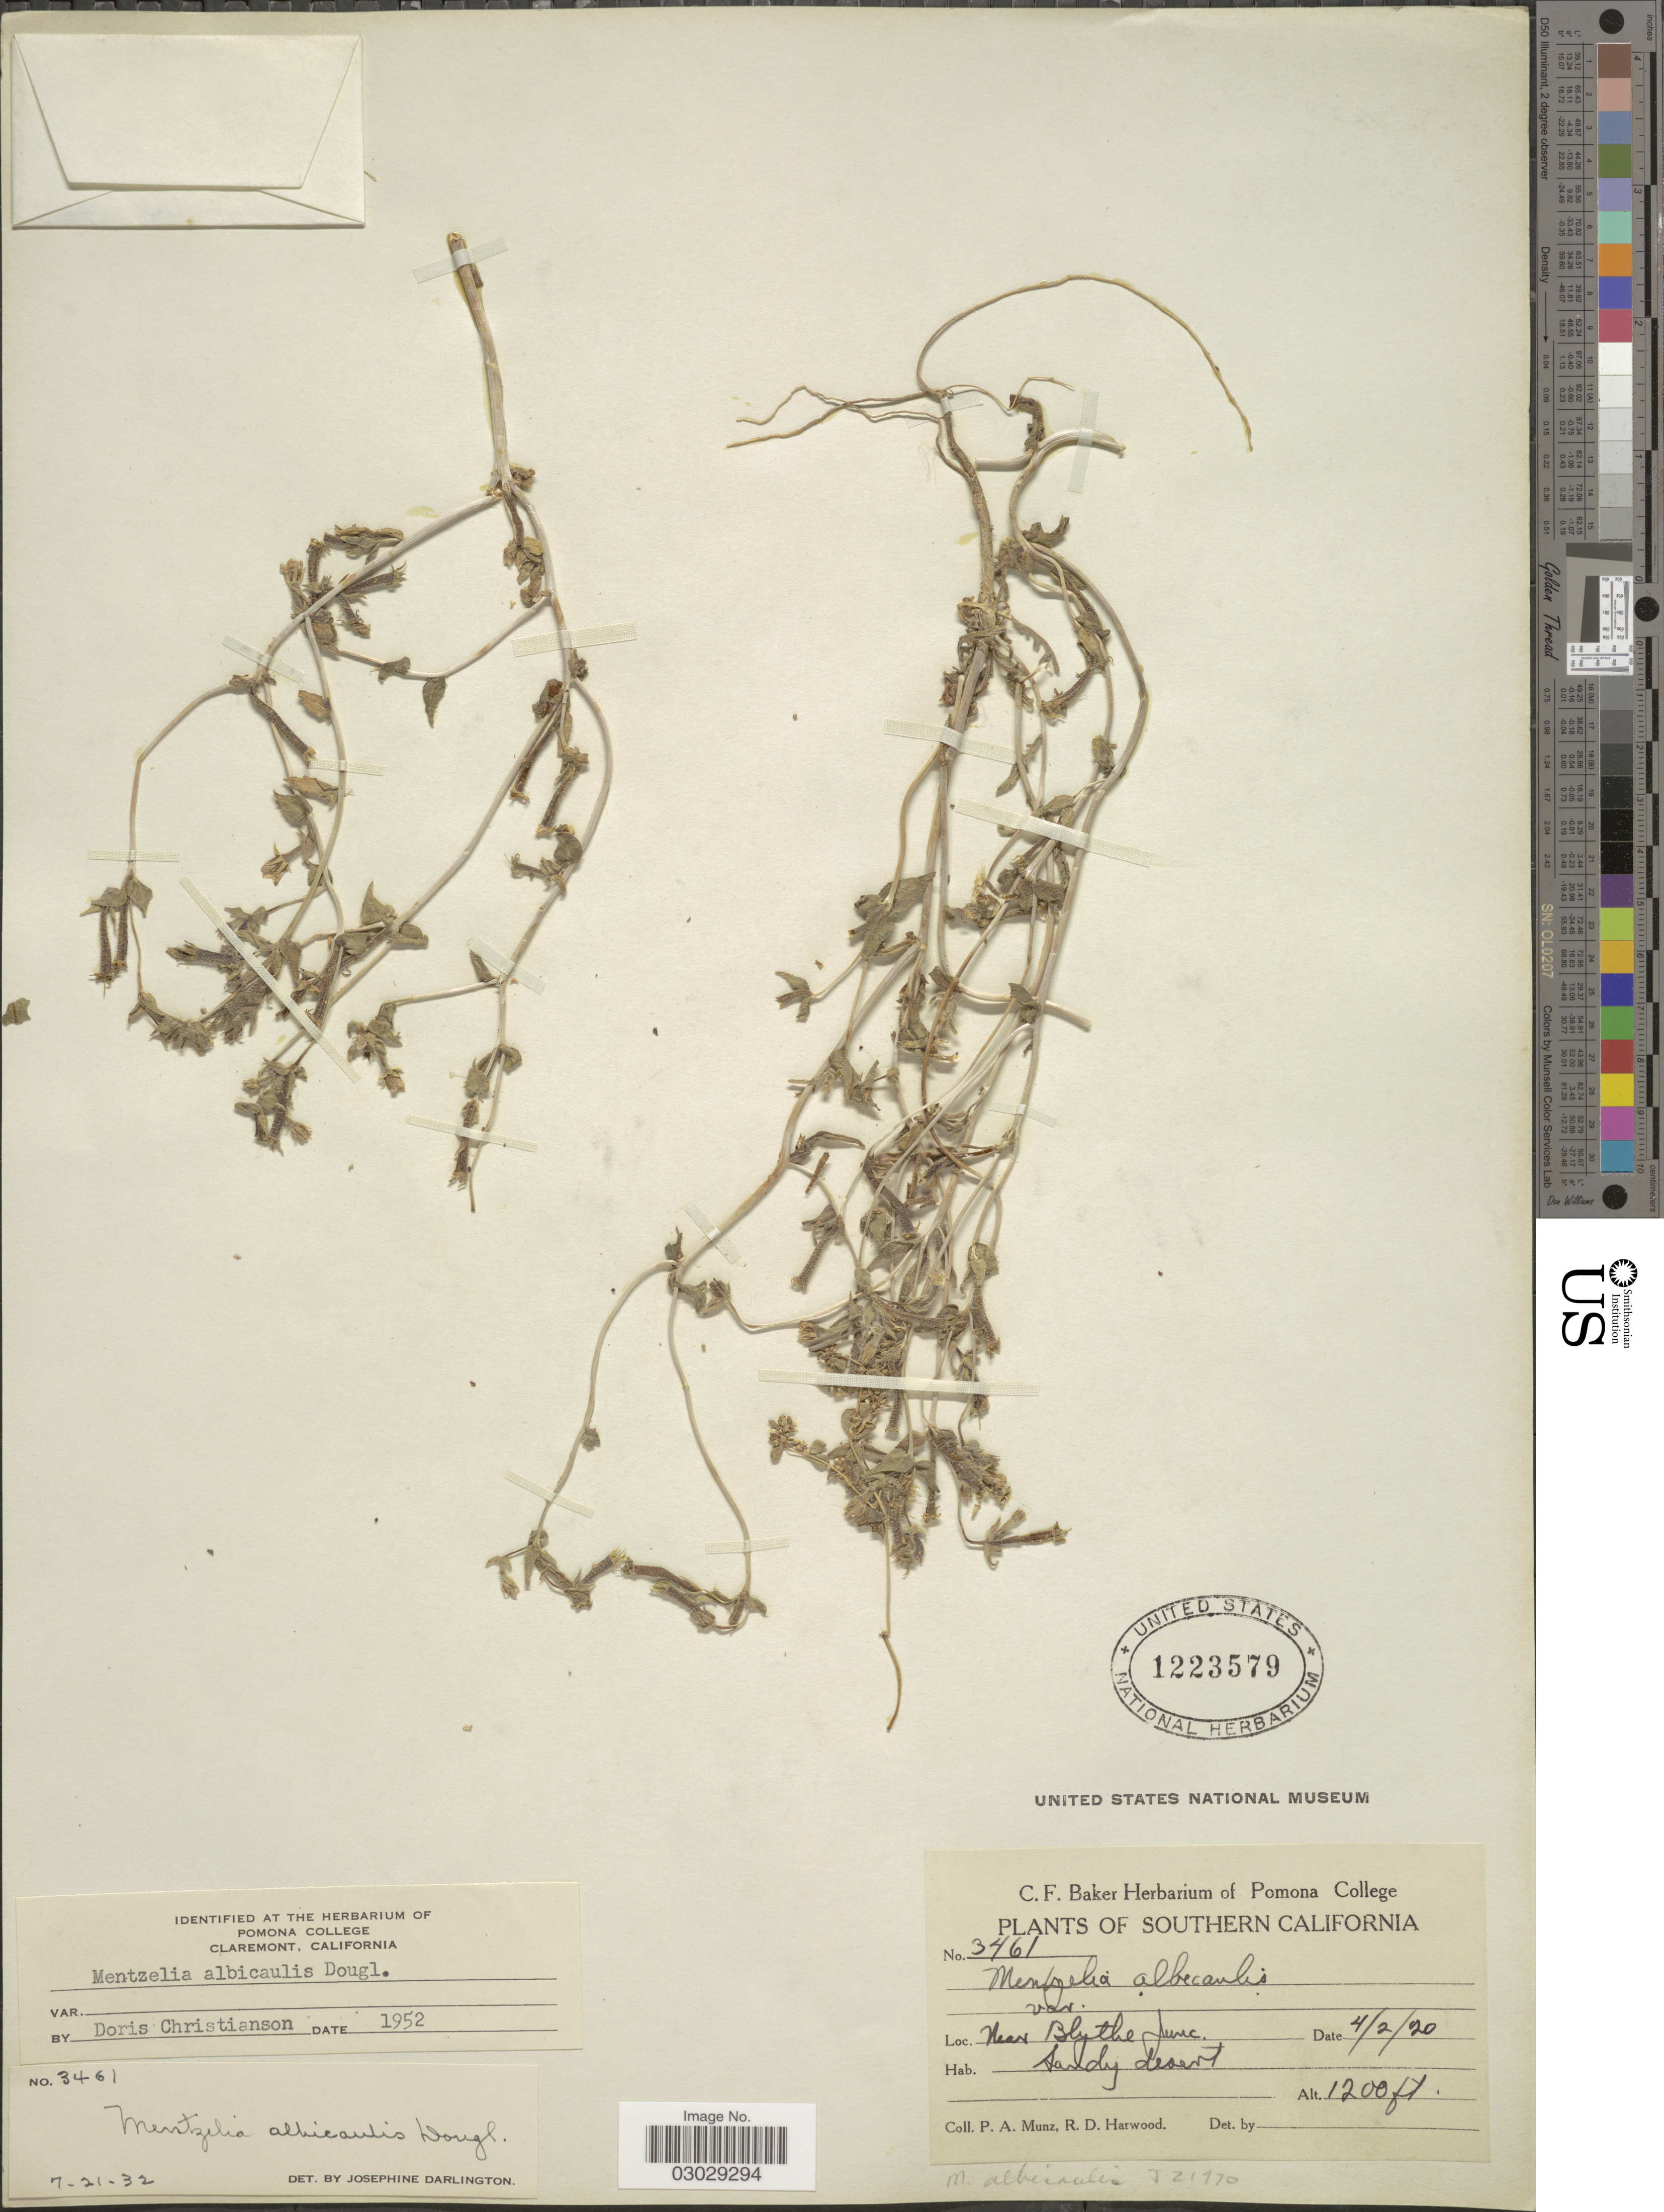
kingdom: Plantae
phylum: Tracheophyta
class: Magnoliopsida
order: Cornales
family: Loasaceae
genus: Mentzelia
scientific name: Mentzelia albicaulis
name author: (Douglas ex Hook.) Douglas ex Torr. & A. Gray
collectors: P. A. Munz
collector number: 3461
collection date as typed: Transcribed d/m/y: 2/4/20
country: United States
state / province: California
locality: Southern California. Near Blythe Junc.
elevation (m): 366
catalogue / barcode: US 1223579